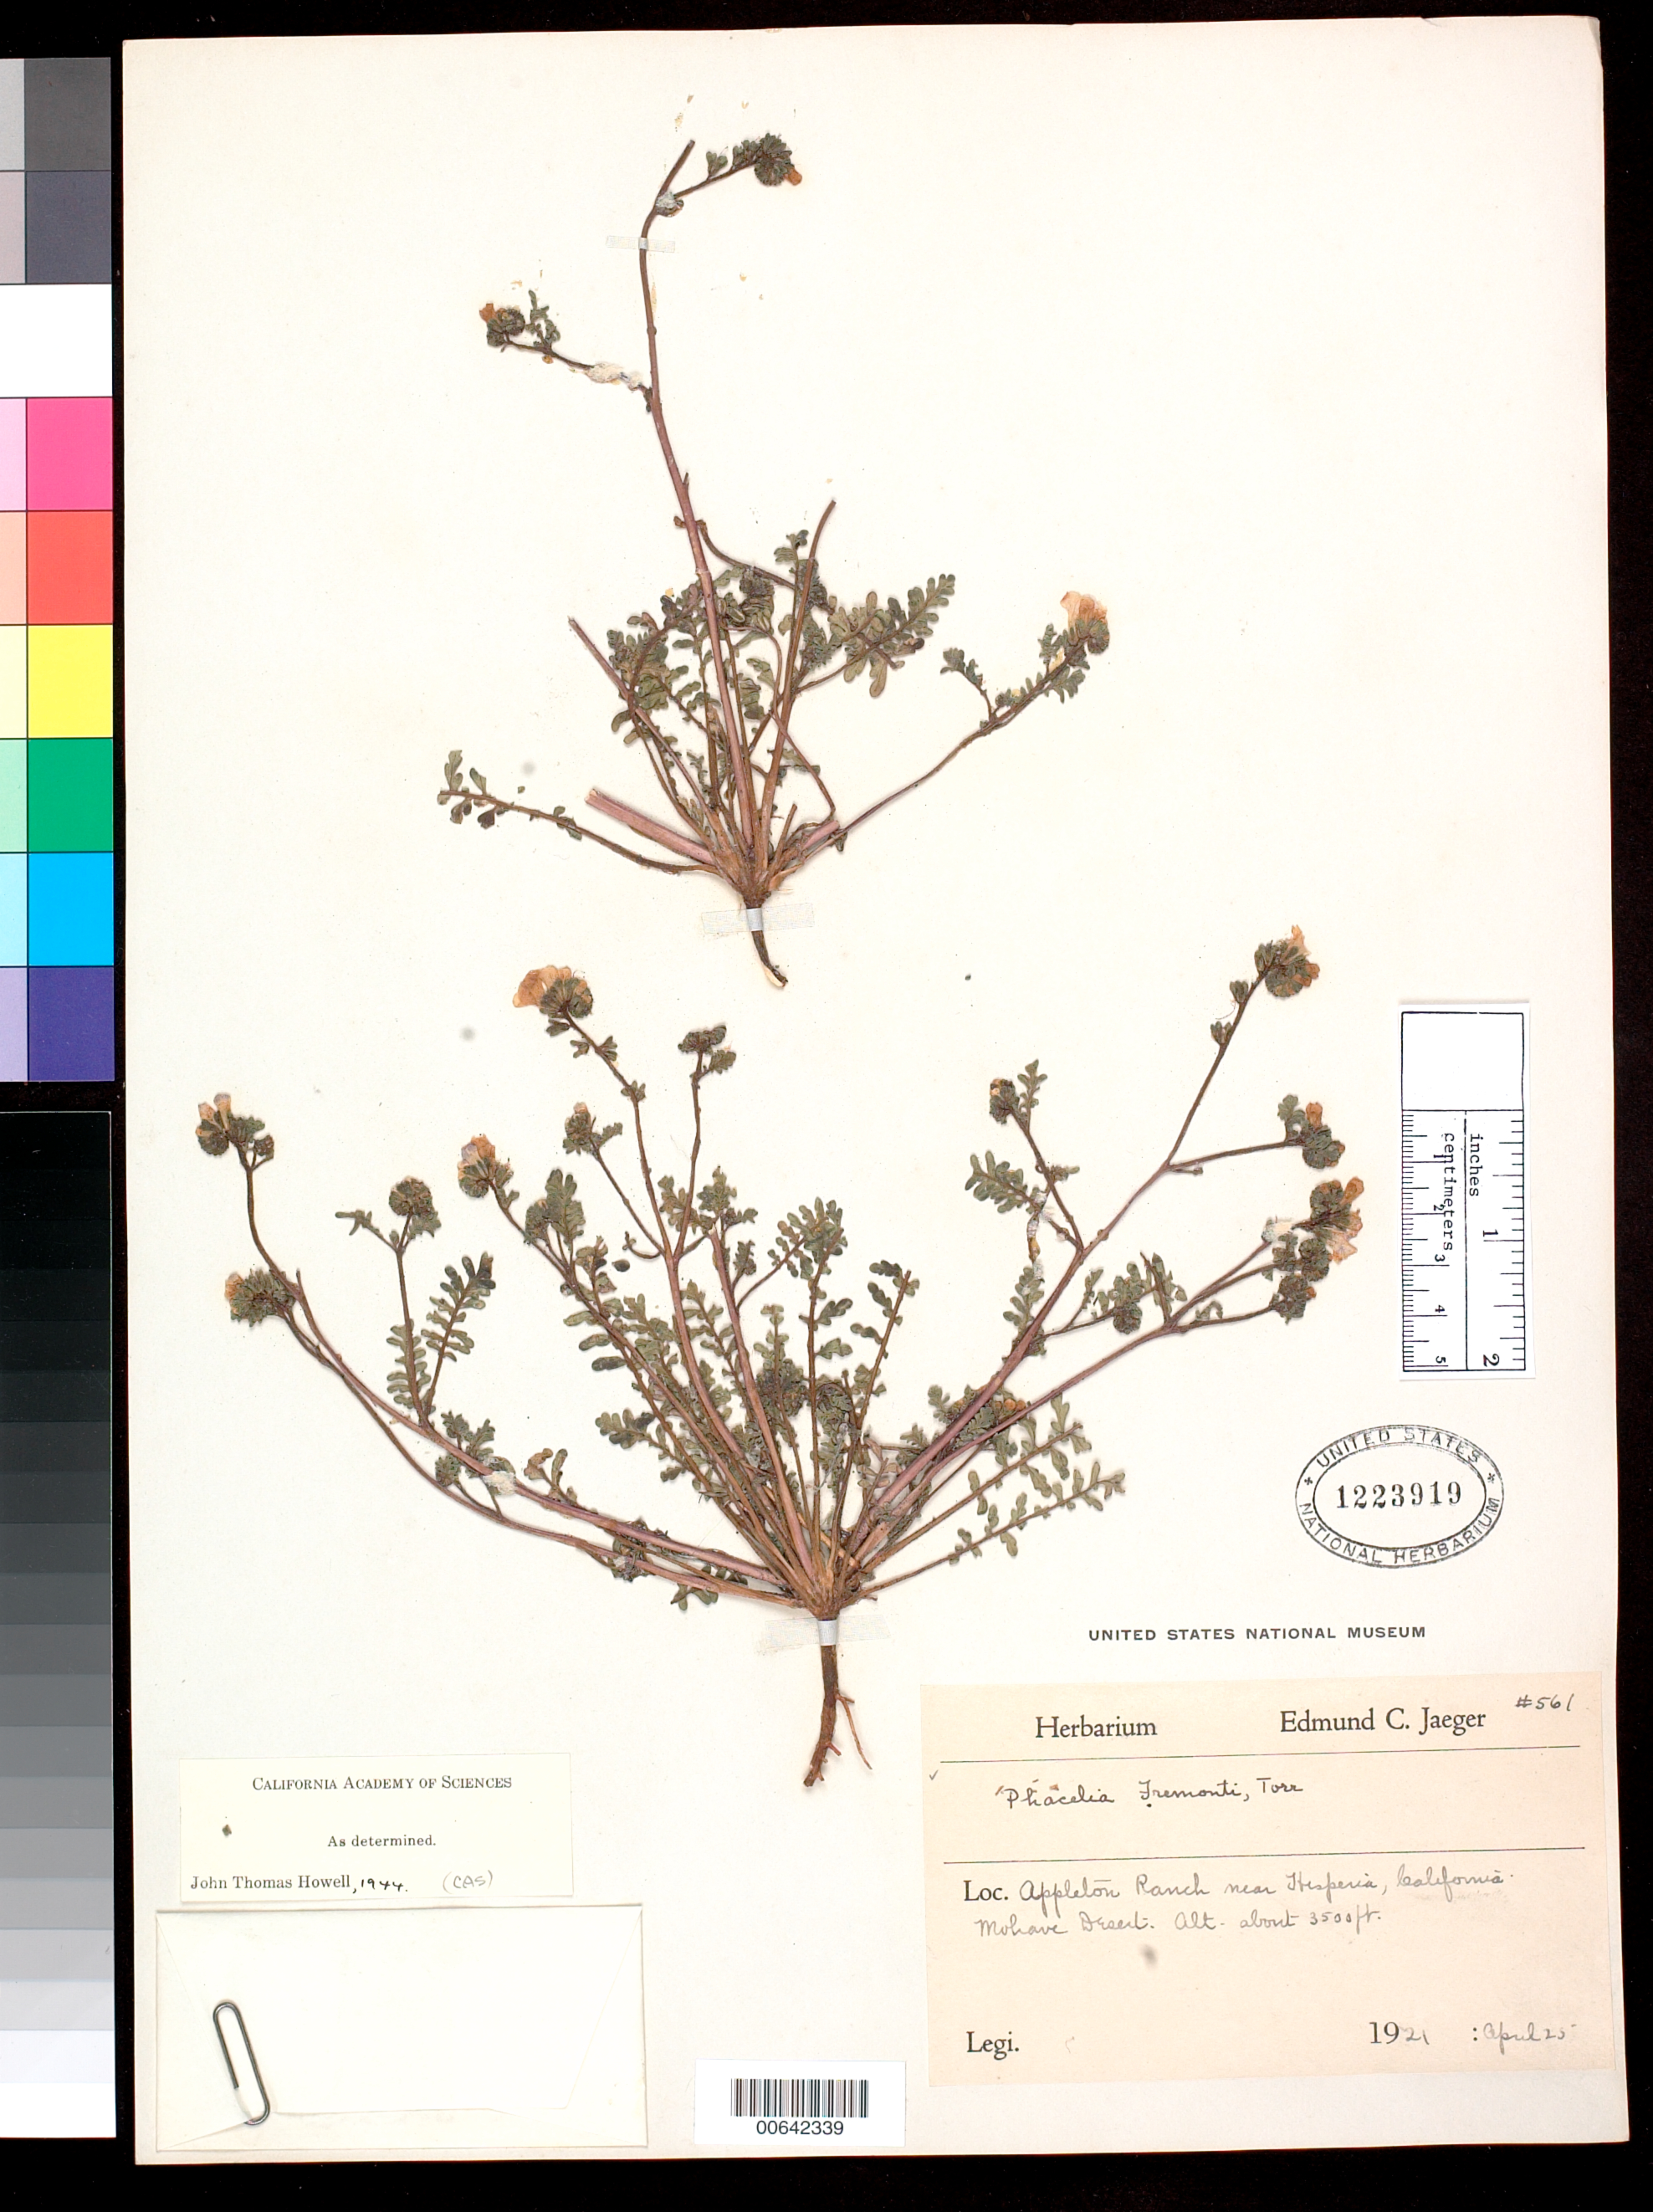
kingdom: Plantae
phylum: Tracheophyta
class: Magnoliopsida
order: Boraginales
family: Hydrophyllaceae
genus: Phacelia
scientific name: Phacelia fremontii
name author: Torr. in Ives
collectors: E. Jaeger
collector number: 561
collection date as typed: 25 Apr 1921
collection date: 1921-04-25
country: United States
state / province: California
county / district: Kern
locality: Appleton Ranch near Hesperia, Mohave Desert.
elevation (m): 1067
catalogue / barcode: US 1223919